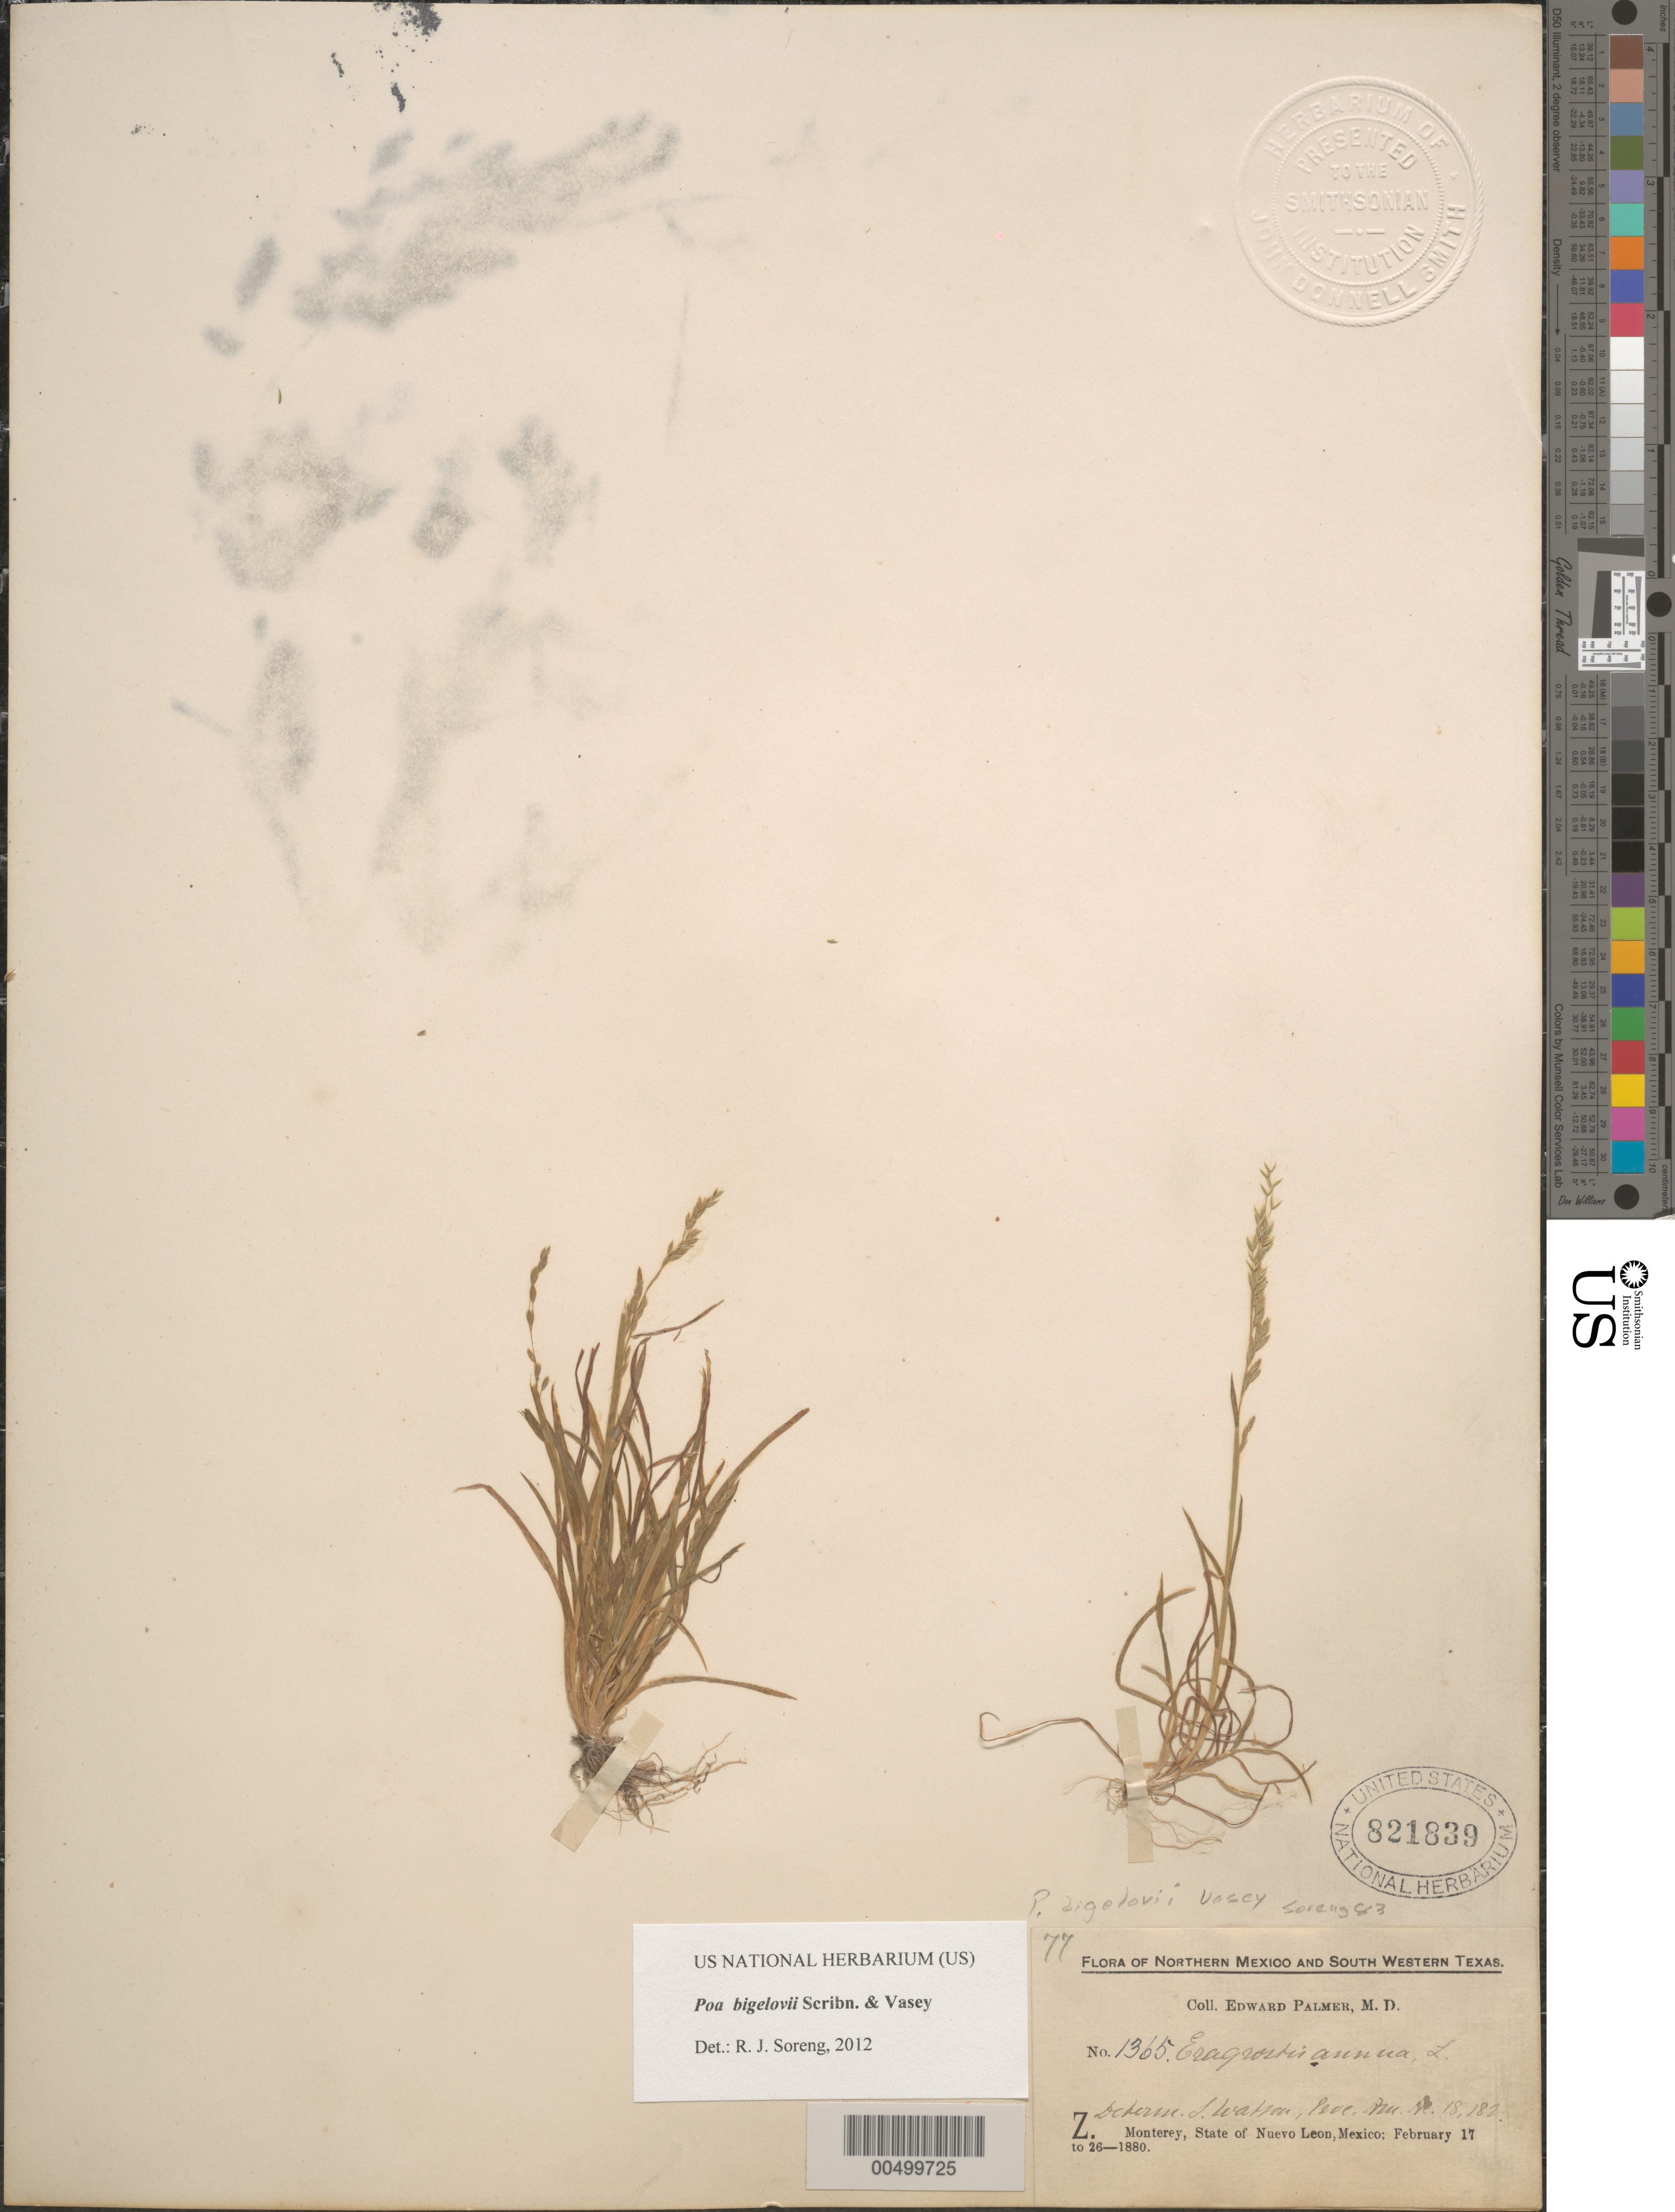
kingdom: Plantae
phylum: Tracheophyta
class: Liliopsida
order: Poales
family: Poaceae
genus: Poa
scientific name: Poa bigelovii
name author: Vasey & Scribn.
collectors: E. Palmer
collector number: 1365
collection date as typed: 17 Feb 1880 to 26 Feb 1880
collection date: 1880-02-17/1880-02-26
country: Mexico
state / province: Nuevo León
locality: Monterey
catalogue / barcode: US 821839